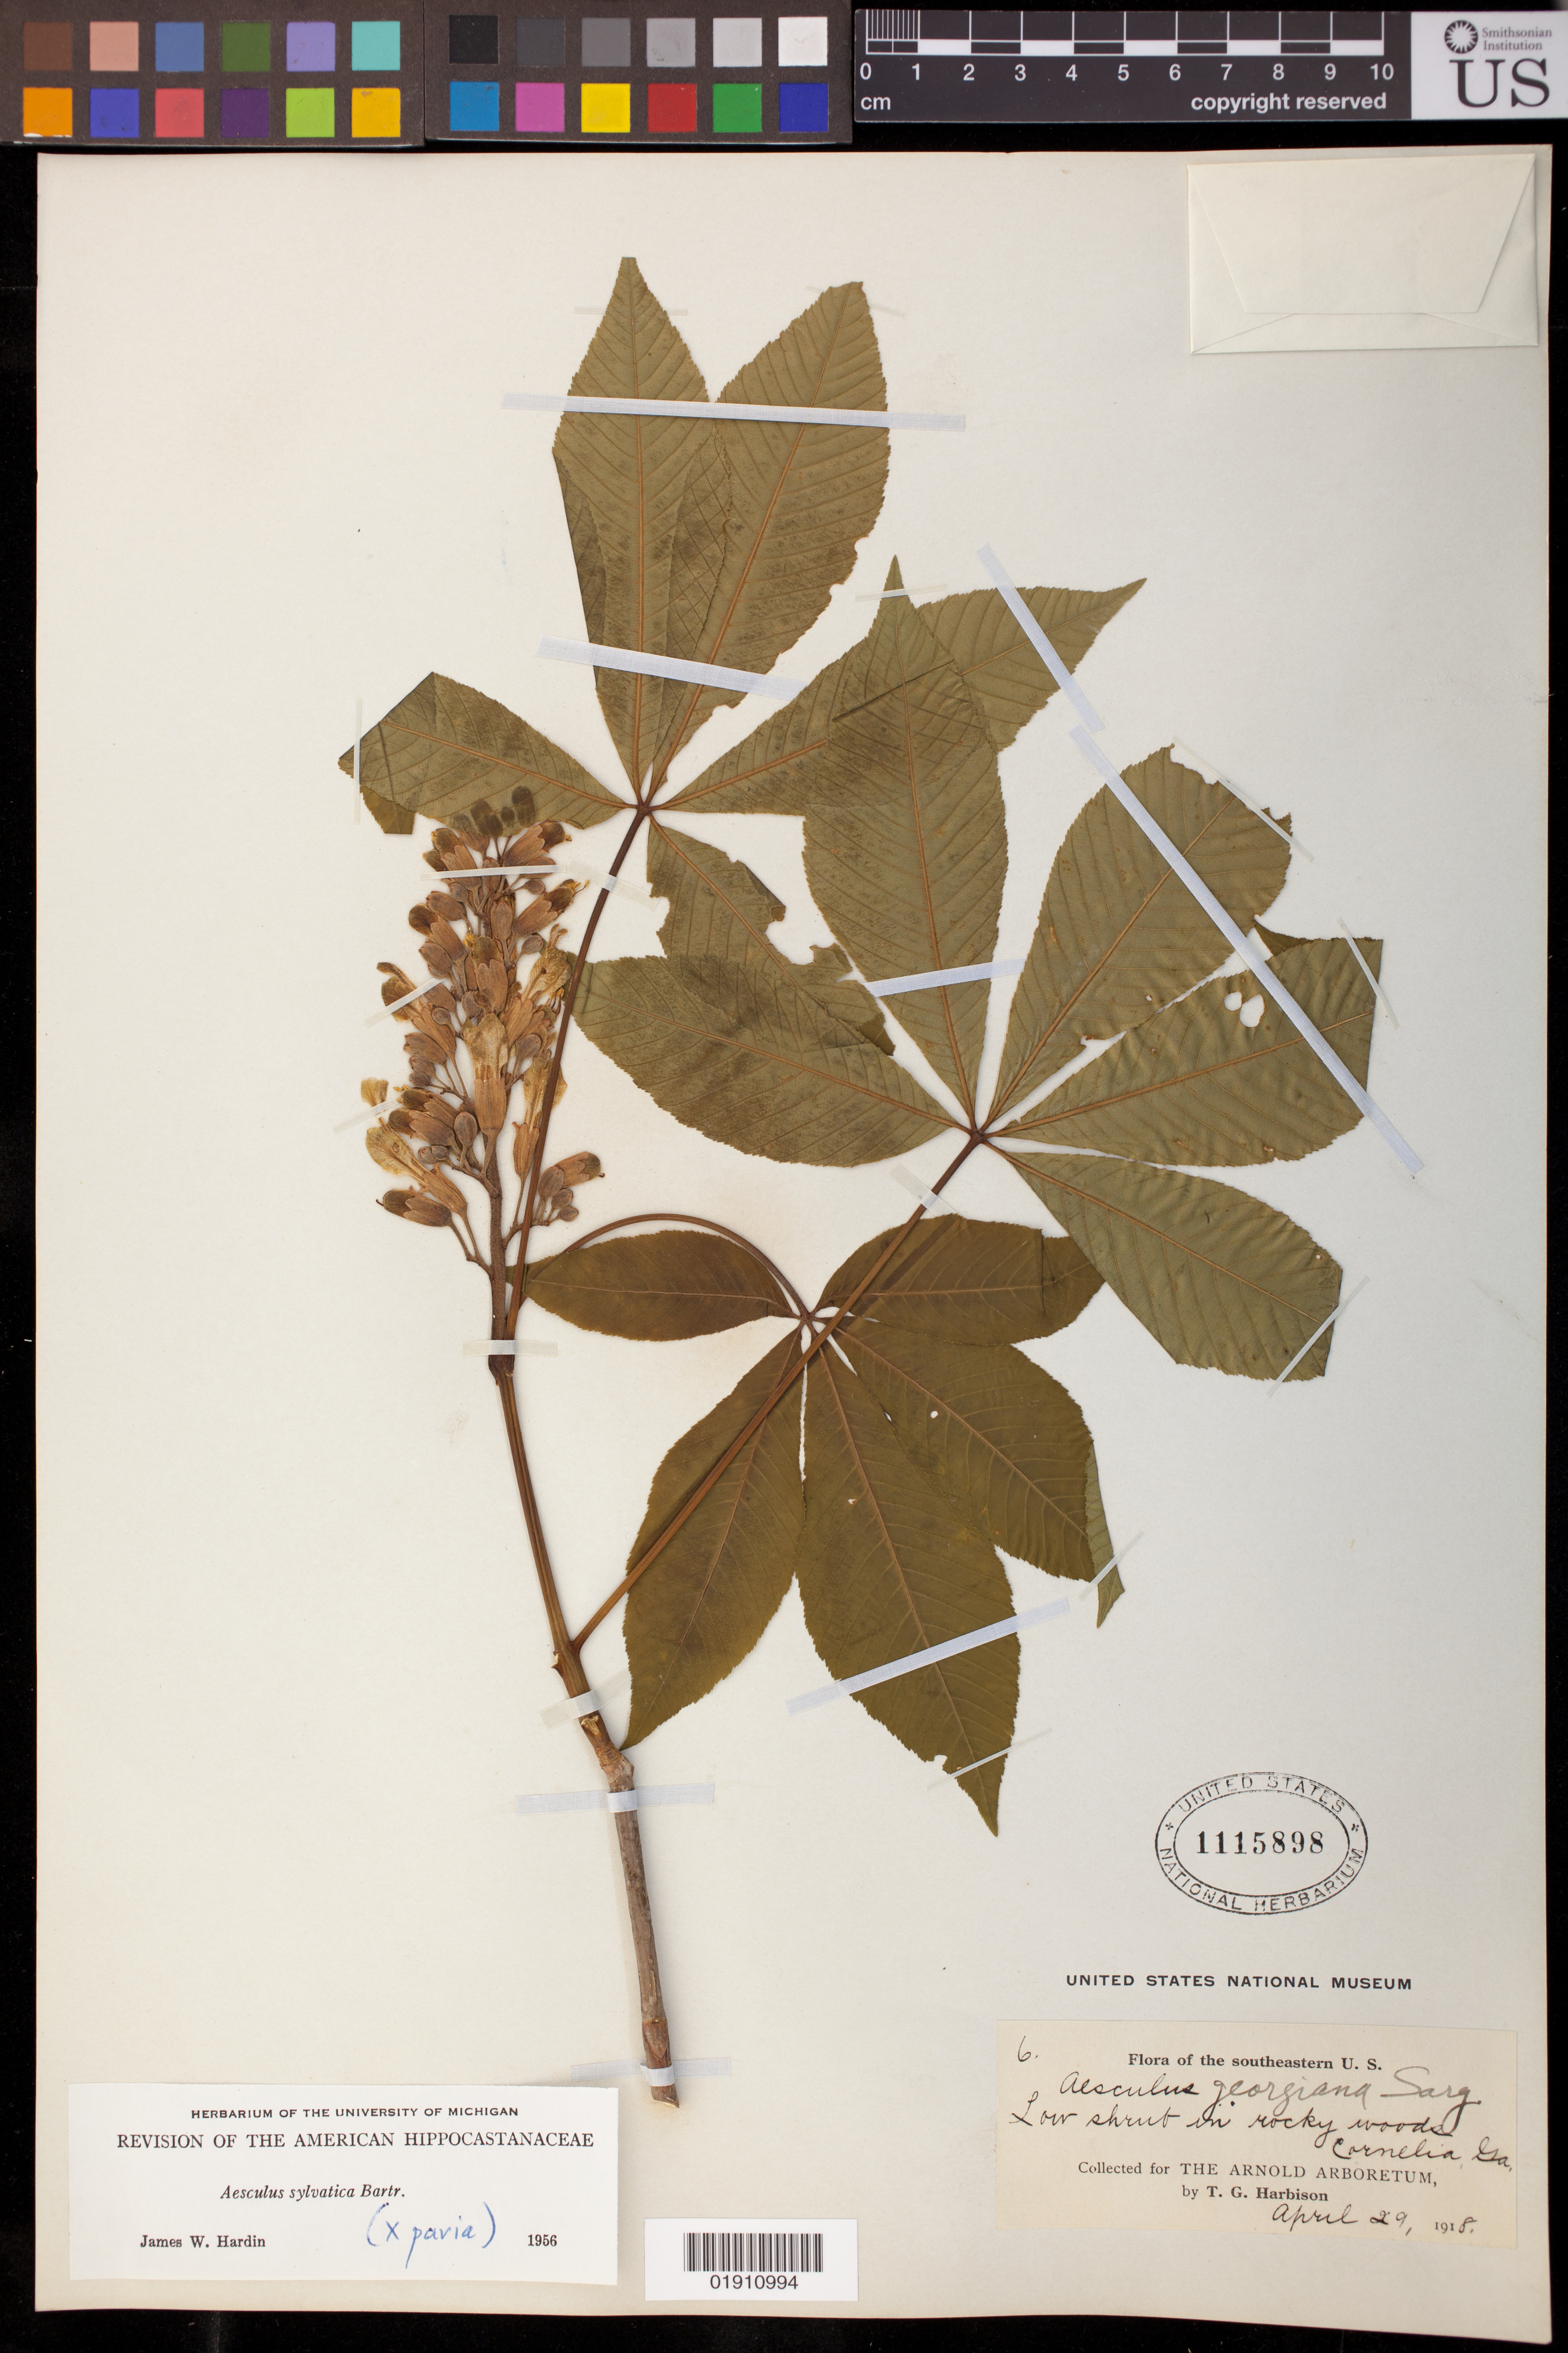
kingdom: Plantae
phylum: Tracheophyta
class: Magnoliopsida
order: Sapindales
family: Sapindaceae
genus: Aesculus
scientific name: Aesculus sylvatica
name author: W. Bartram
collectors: T. Harbison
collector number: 6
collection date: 1918-04-29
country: United States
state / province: Georgia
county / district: Habersham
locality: Cornelia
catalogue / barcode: US 1115898